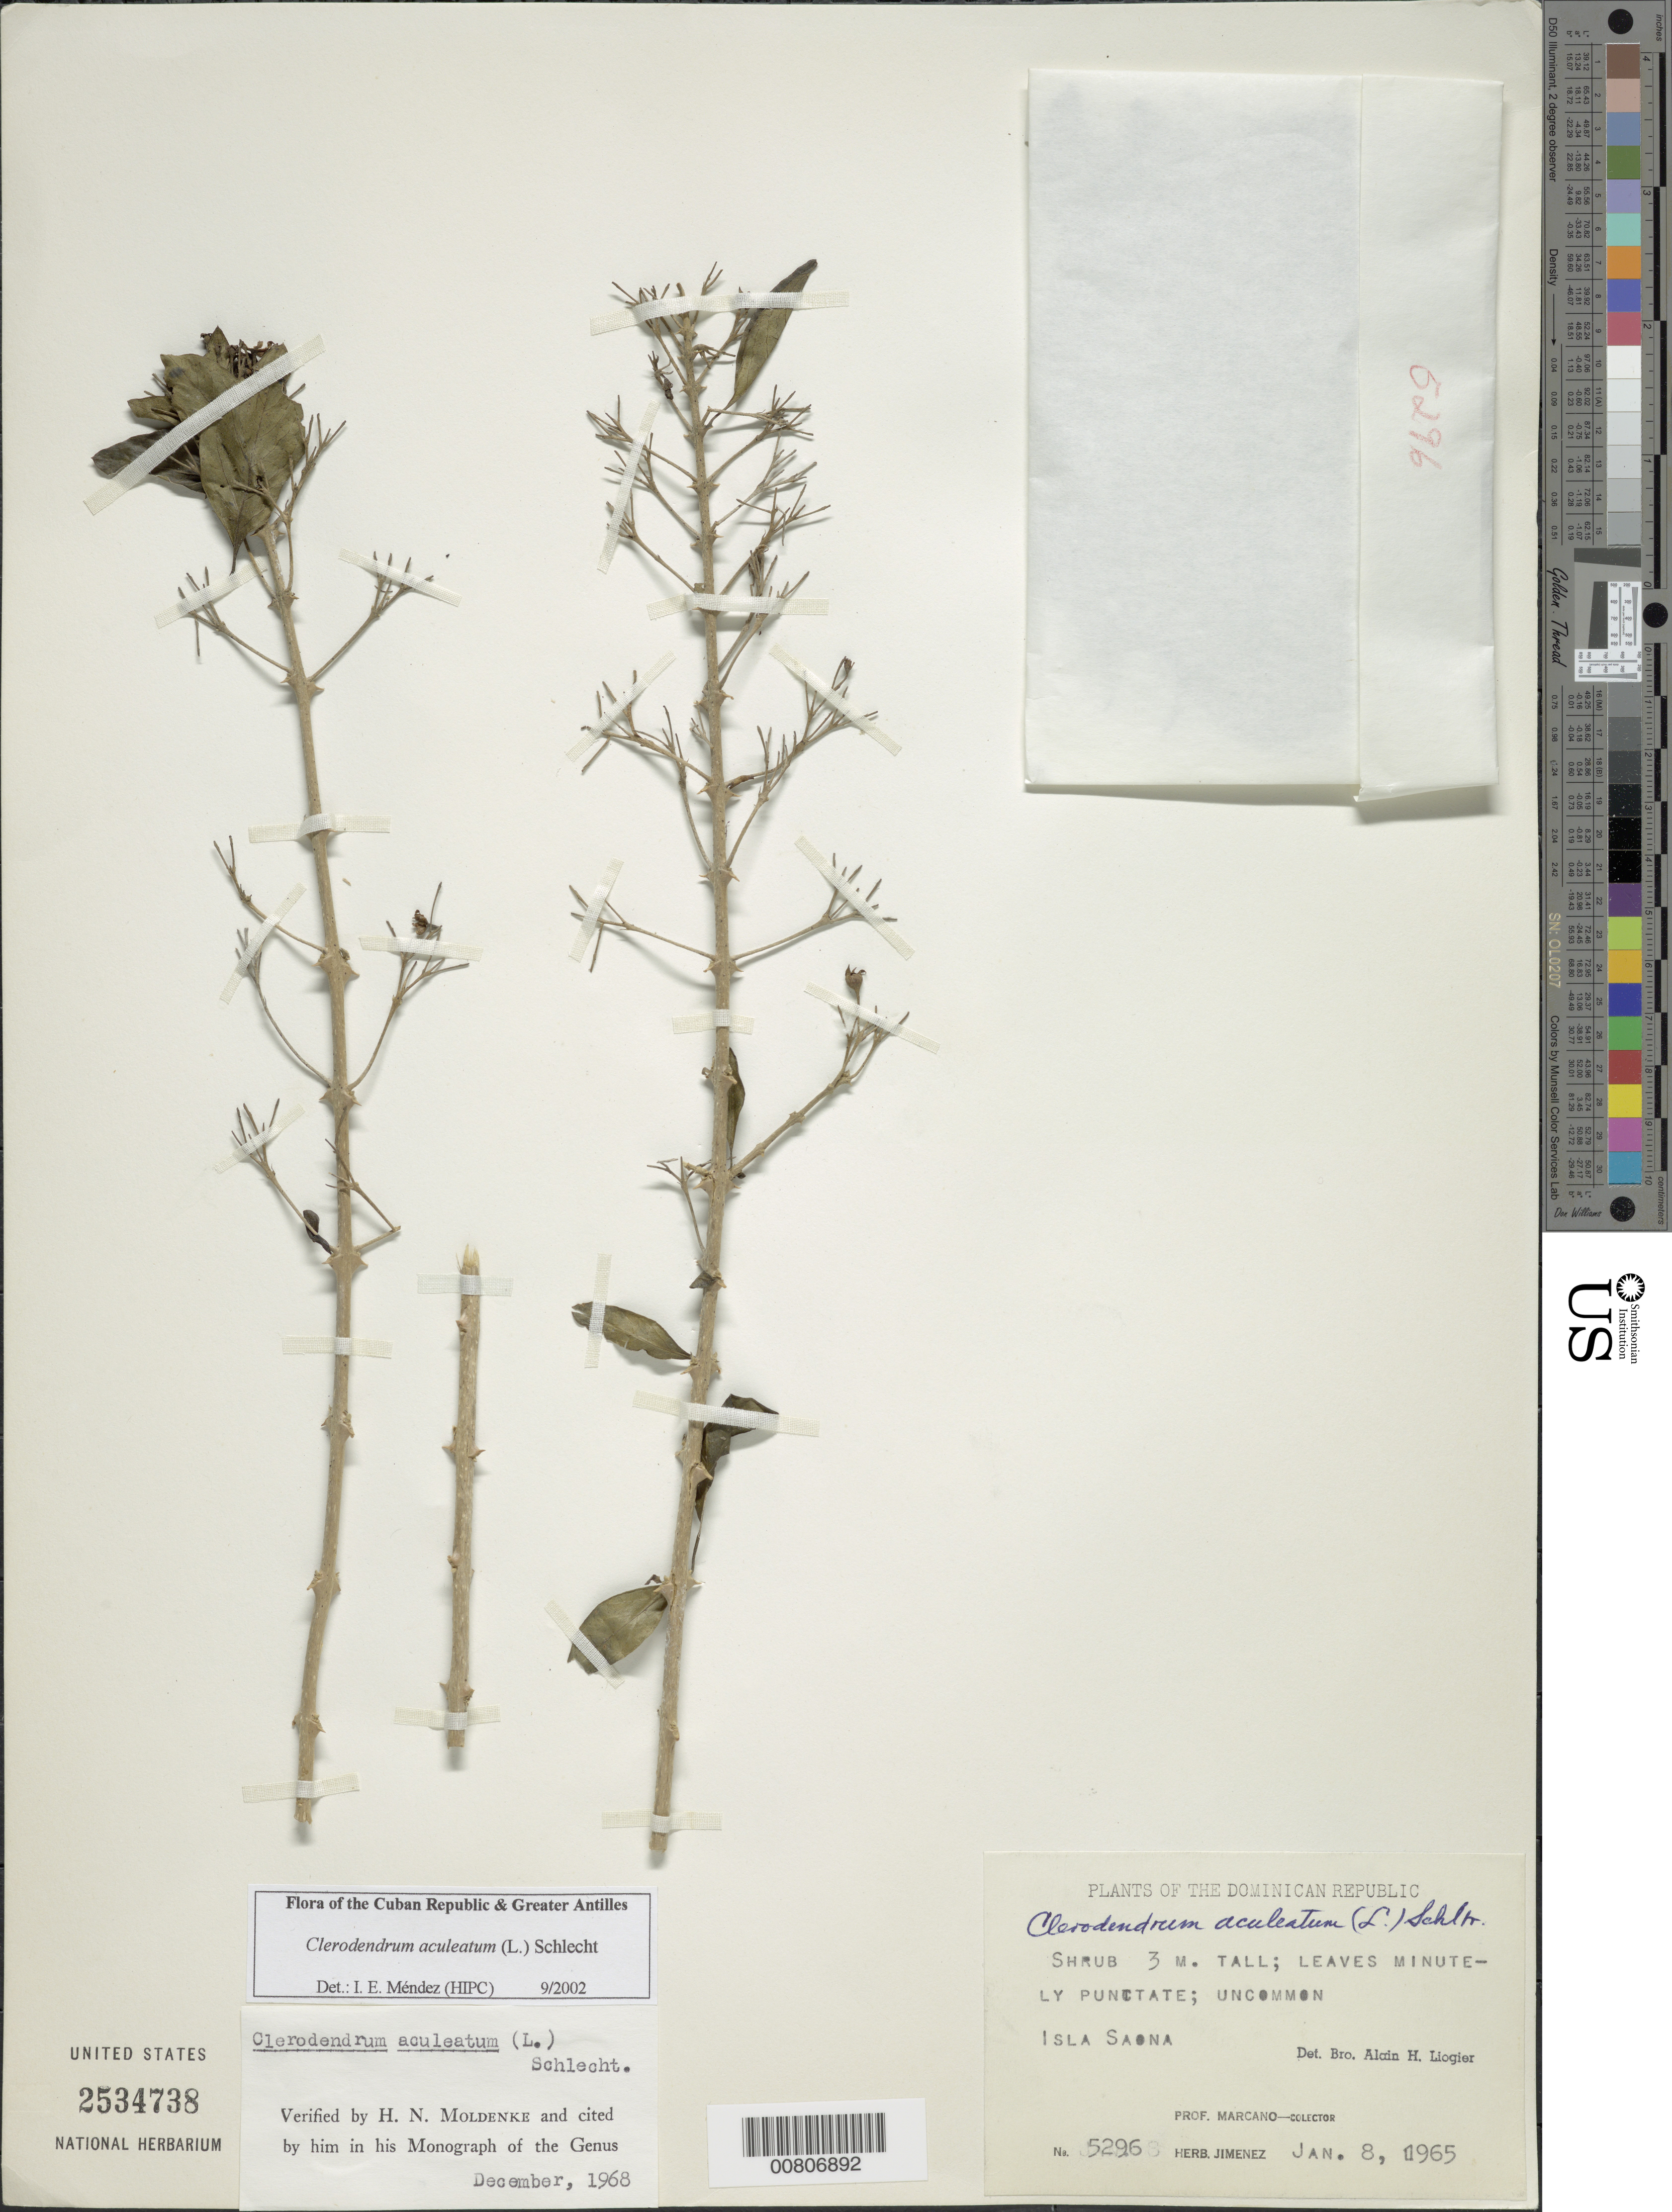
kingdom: Plantae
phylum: Tracheophyta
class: Magnoliopsida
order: Lamiales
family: Lamiaceae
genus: Clerodendrum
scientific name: Clerodendrum aculeatum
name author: (L.) Schltdl.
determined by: Méndez, Isidro E., (HIPC)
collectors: P. Marcano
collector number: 5296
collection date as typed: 08 Jan 1965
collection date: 1965-01-08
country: Dominican Republic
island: Hispaniola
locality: Isla Saona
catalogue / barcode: US 2534738